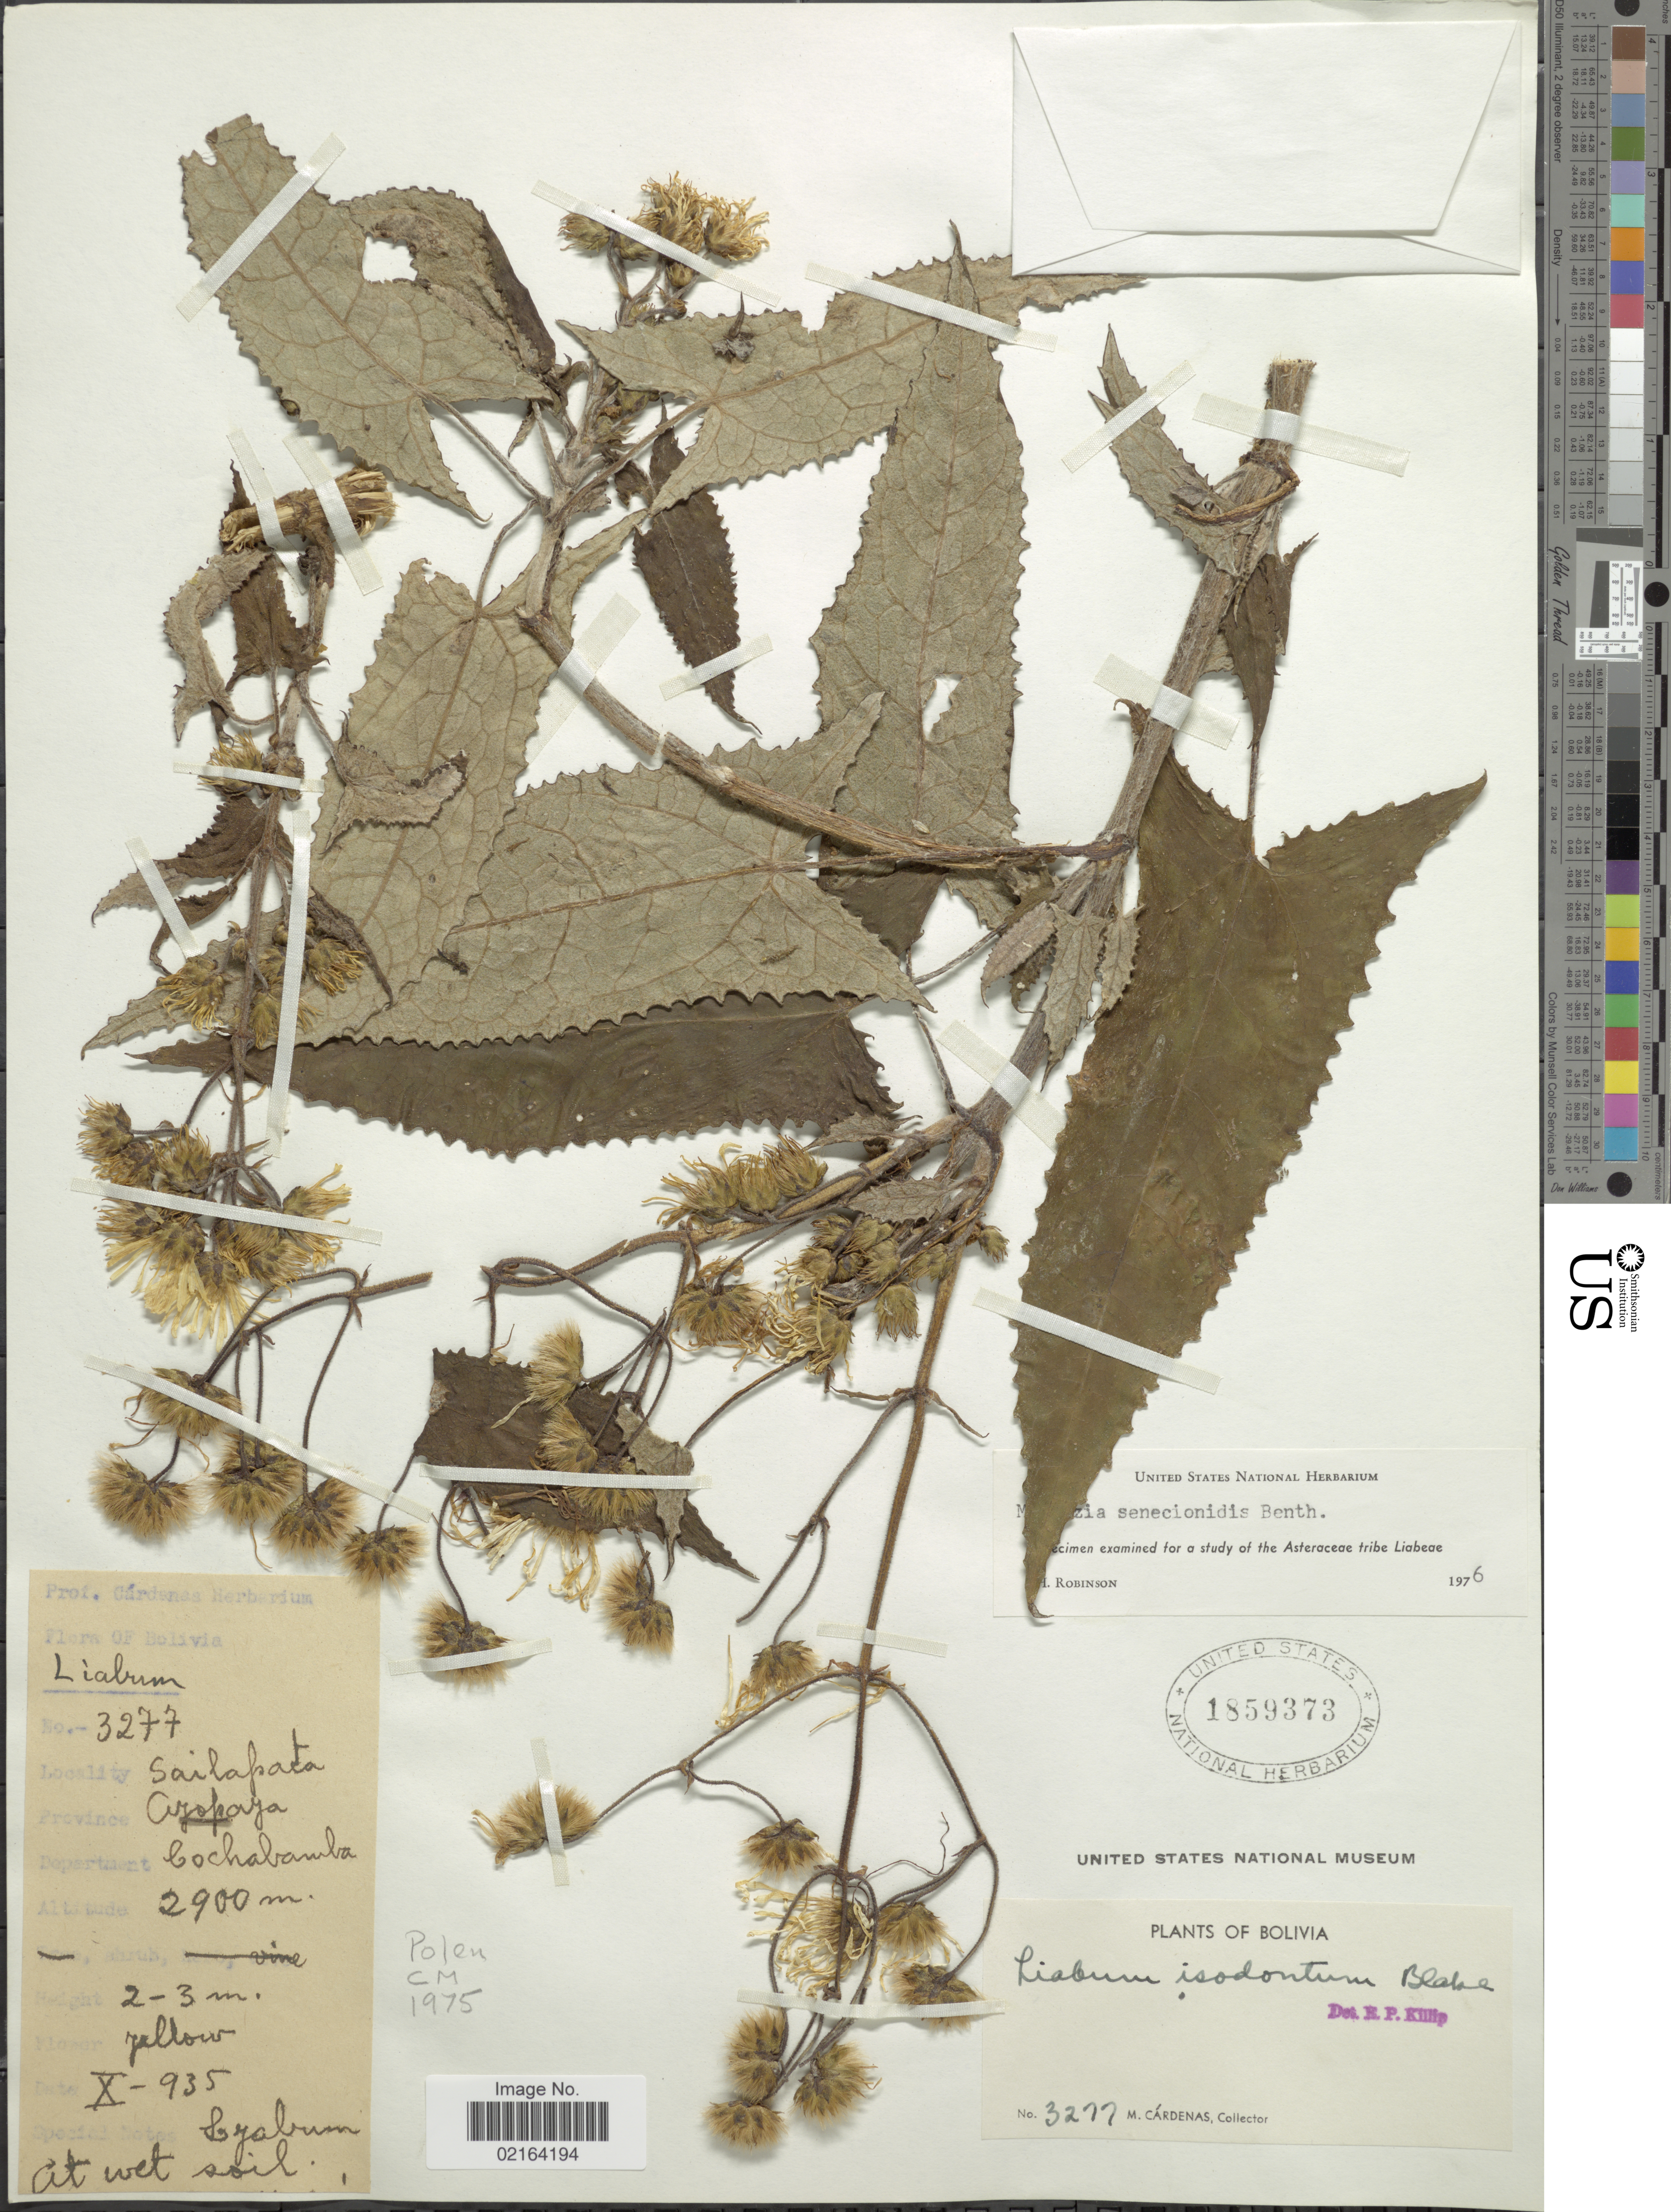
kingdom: Plantae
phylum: Tracheophyta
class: Magnoliopsida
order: Asterales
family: Asteraceae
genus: Munnozia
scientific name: Munnozia senecionidis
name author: Benth.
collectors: M. Cárdenas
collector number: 3277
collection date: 1935-10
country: Bolivia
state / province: Cochabamba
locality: Sailapata Ayopaya. At wet soil.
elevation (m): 2900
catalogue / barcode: US 1859373